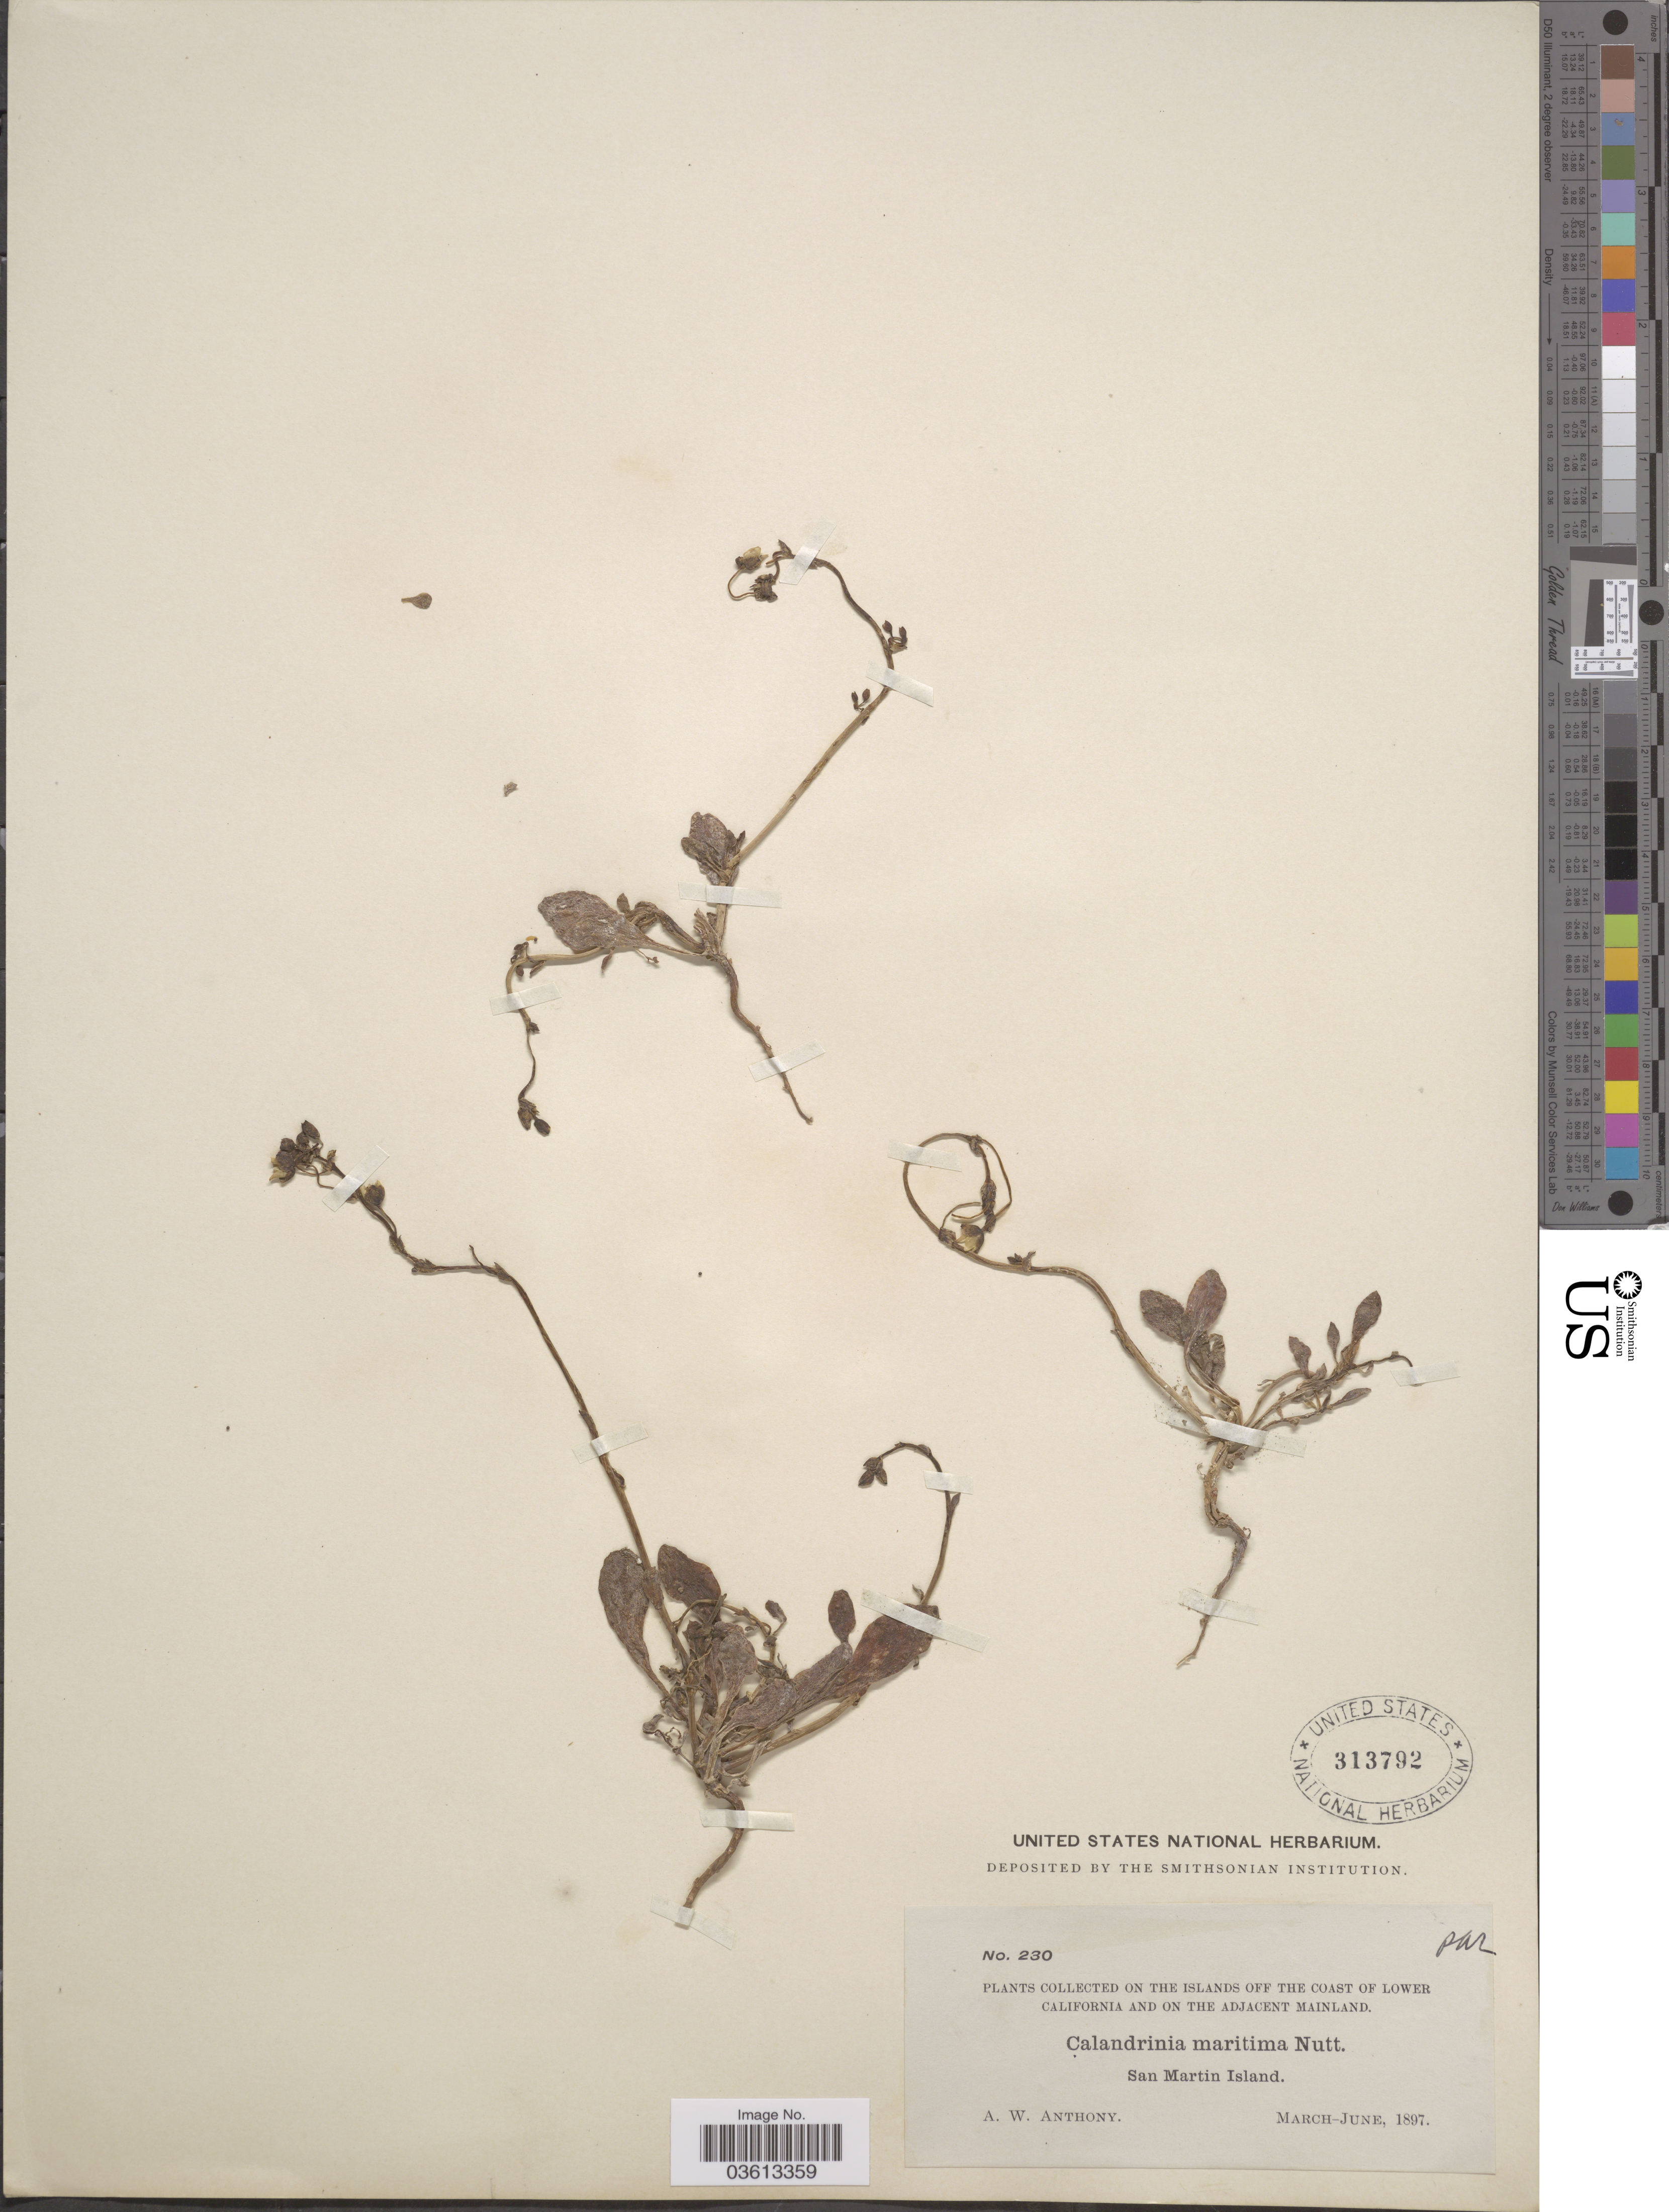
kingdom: Plantae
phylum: Tracheophyta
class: Magnoliopsida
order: Caryophyllales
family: Montiaceae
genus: Cistanthe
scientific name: Cistanthe maritima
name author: (Nutt.) Carolin ex Hershk.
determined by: Strong, Mark T., (BOT), Smithsonian Institution - National Museum of Natural History (UNITED STATES)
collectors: A. W. Anthony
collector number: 230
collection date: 1897-03/1897-06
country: Mexico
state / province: Baja California Norte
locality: On the islands of the coast of Lower California and on the adjacent mainland. San Martin Island.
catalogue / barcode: US 313792